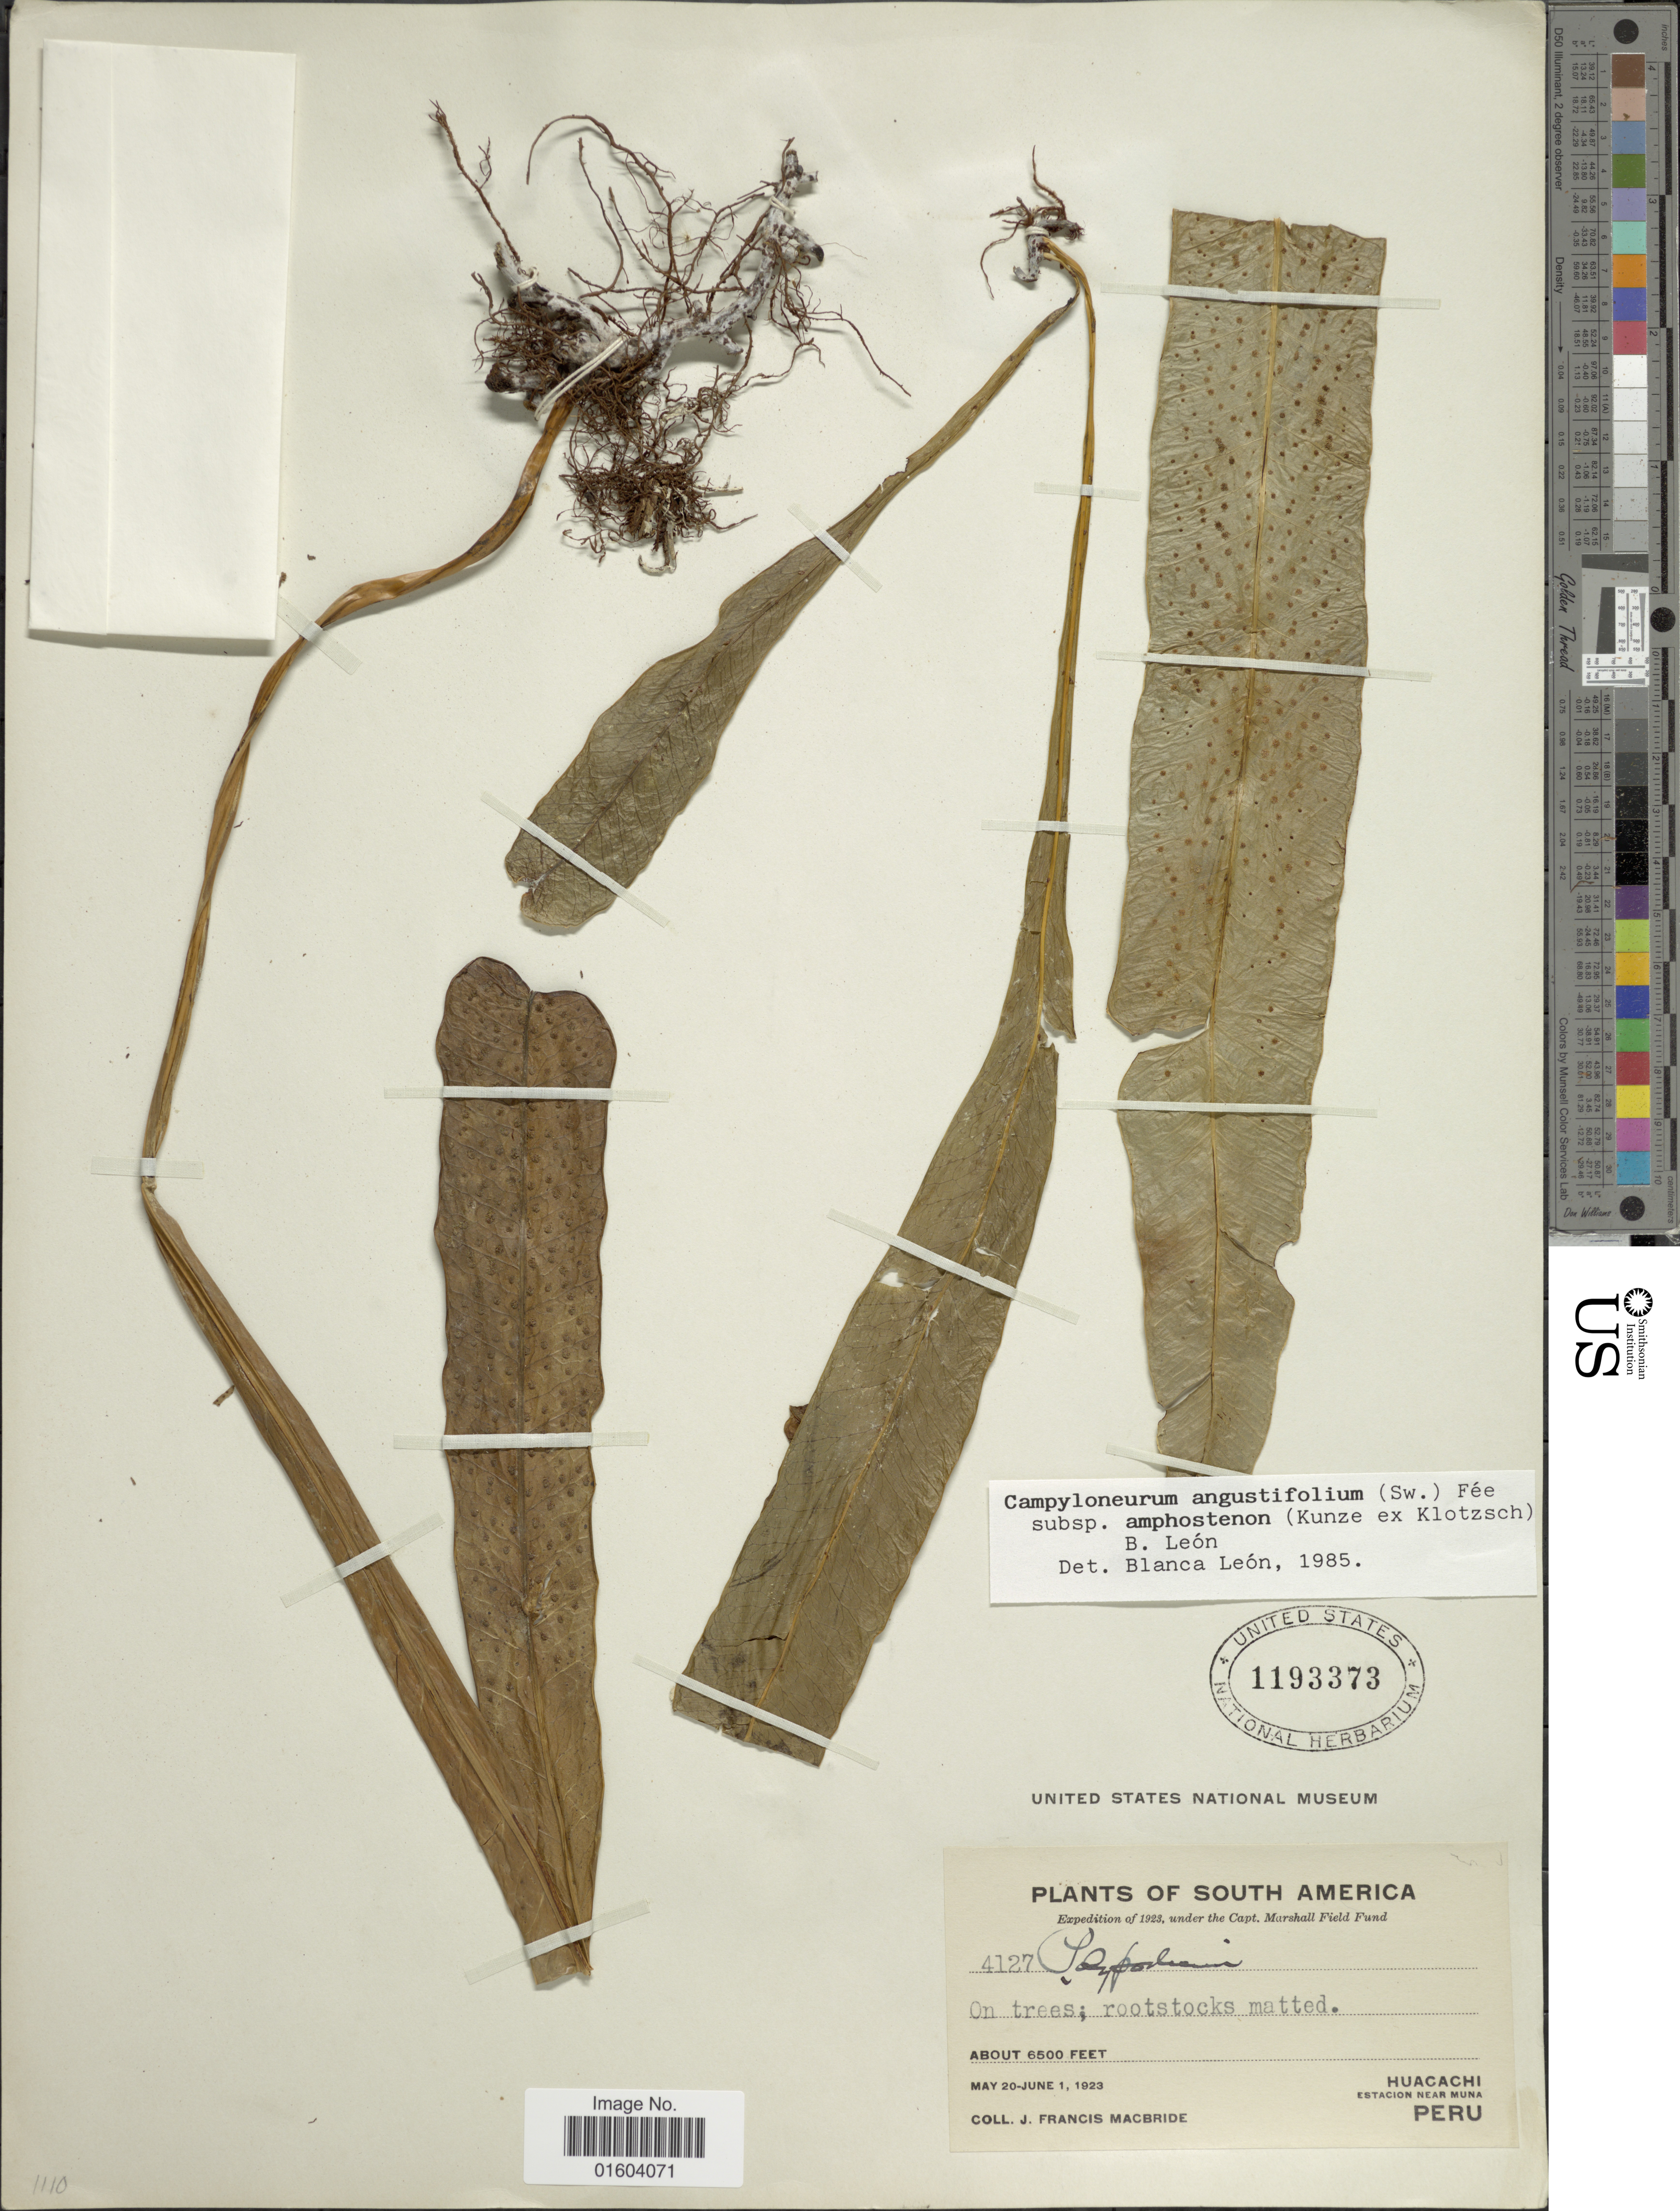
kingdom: Plantae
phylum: Tracheophyta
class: Polypodiopsida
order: Polypodiales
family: Polypodiaceae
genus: Campyloneurum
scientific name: Campyloneurum asplundii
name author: (C. Chr.) Ching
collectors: J. F. Macbride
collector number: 4127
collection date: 1923-05-20/1923-06-01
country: Peru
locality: South America. Huacachi, Estacion near Muya, Peru.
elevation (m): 1981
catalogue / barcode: US 1193373